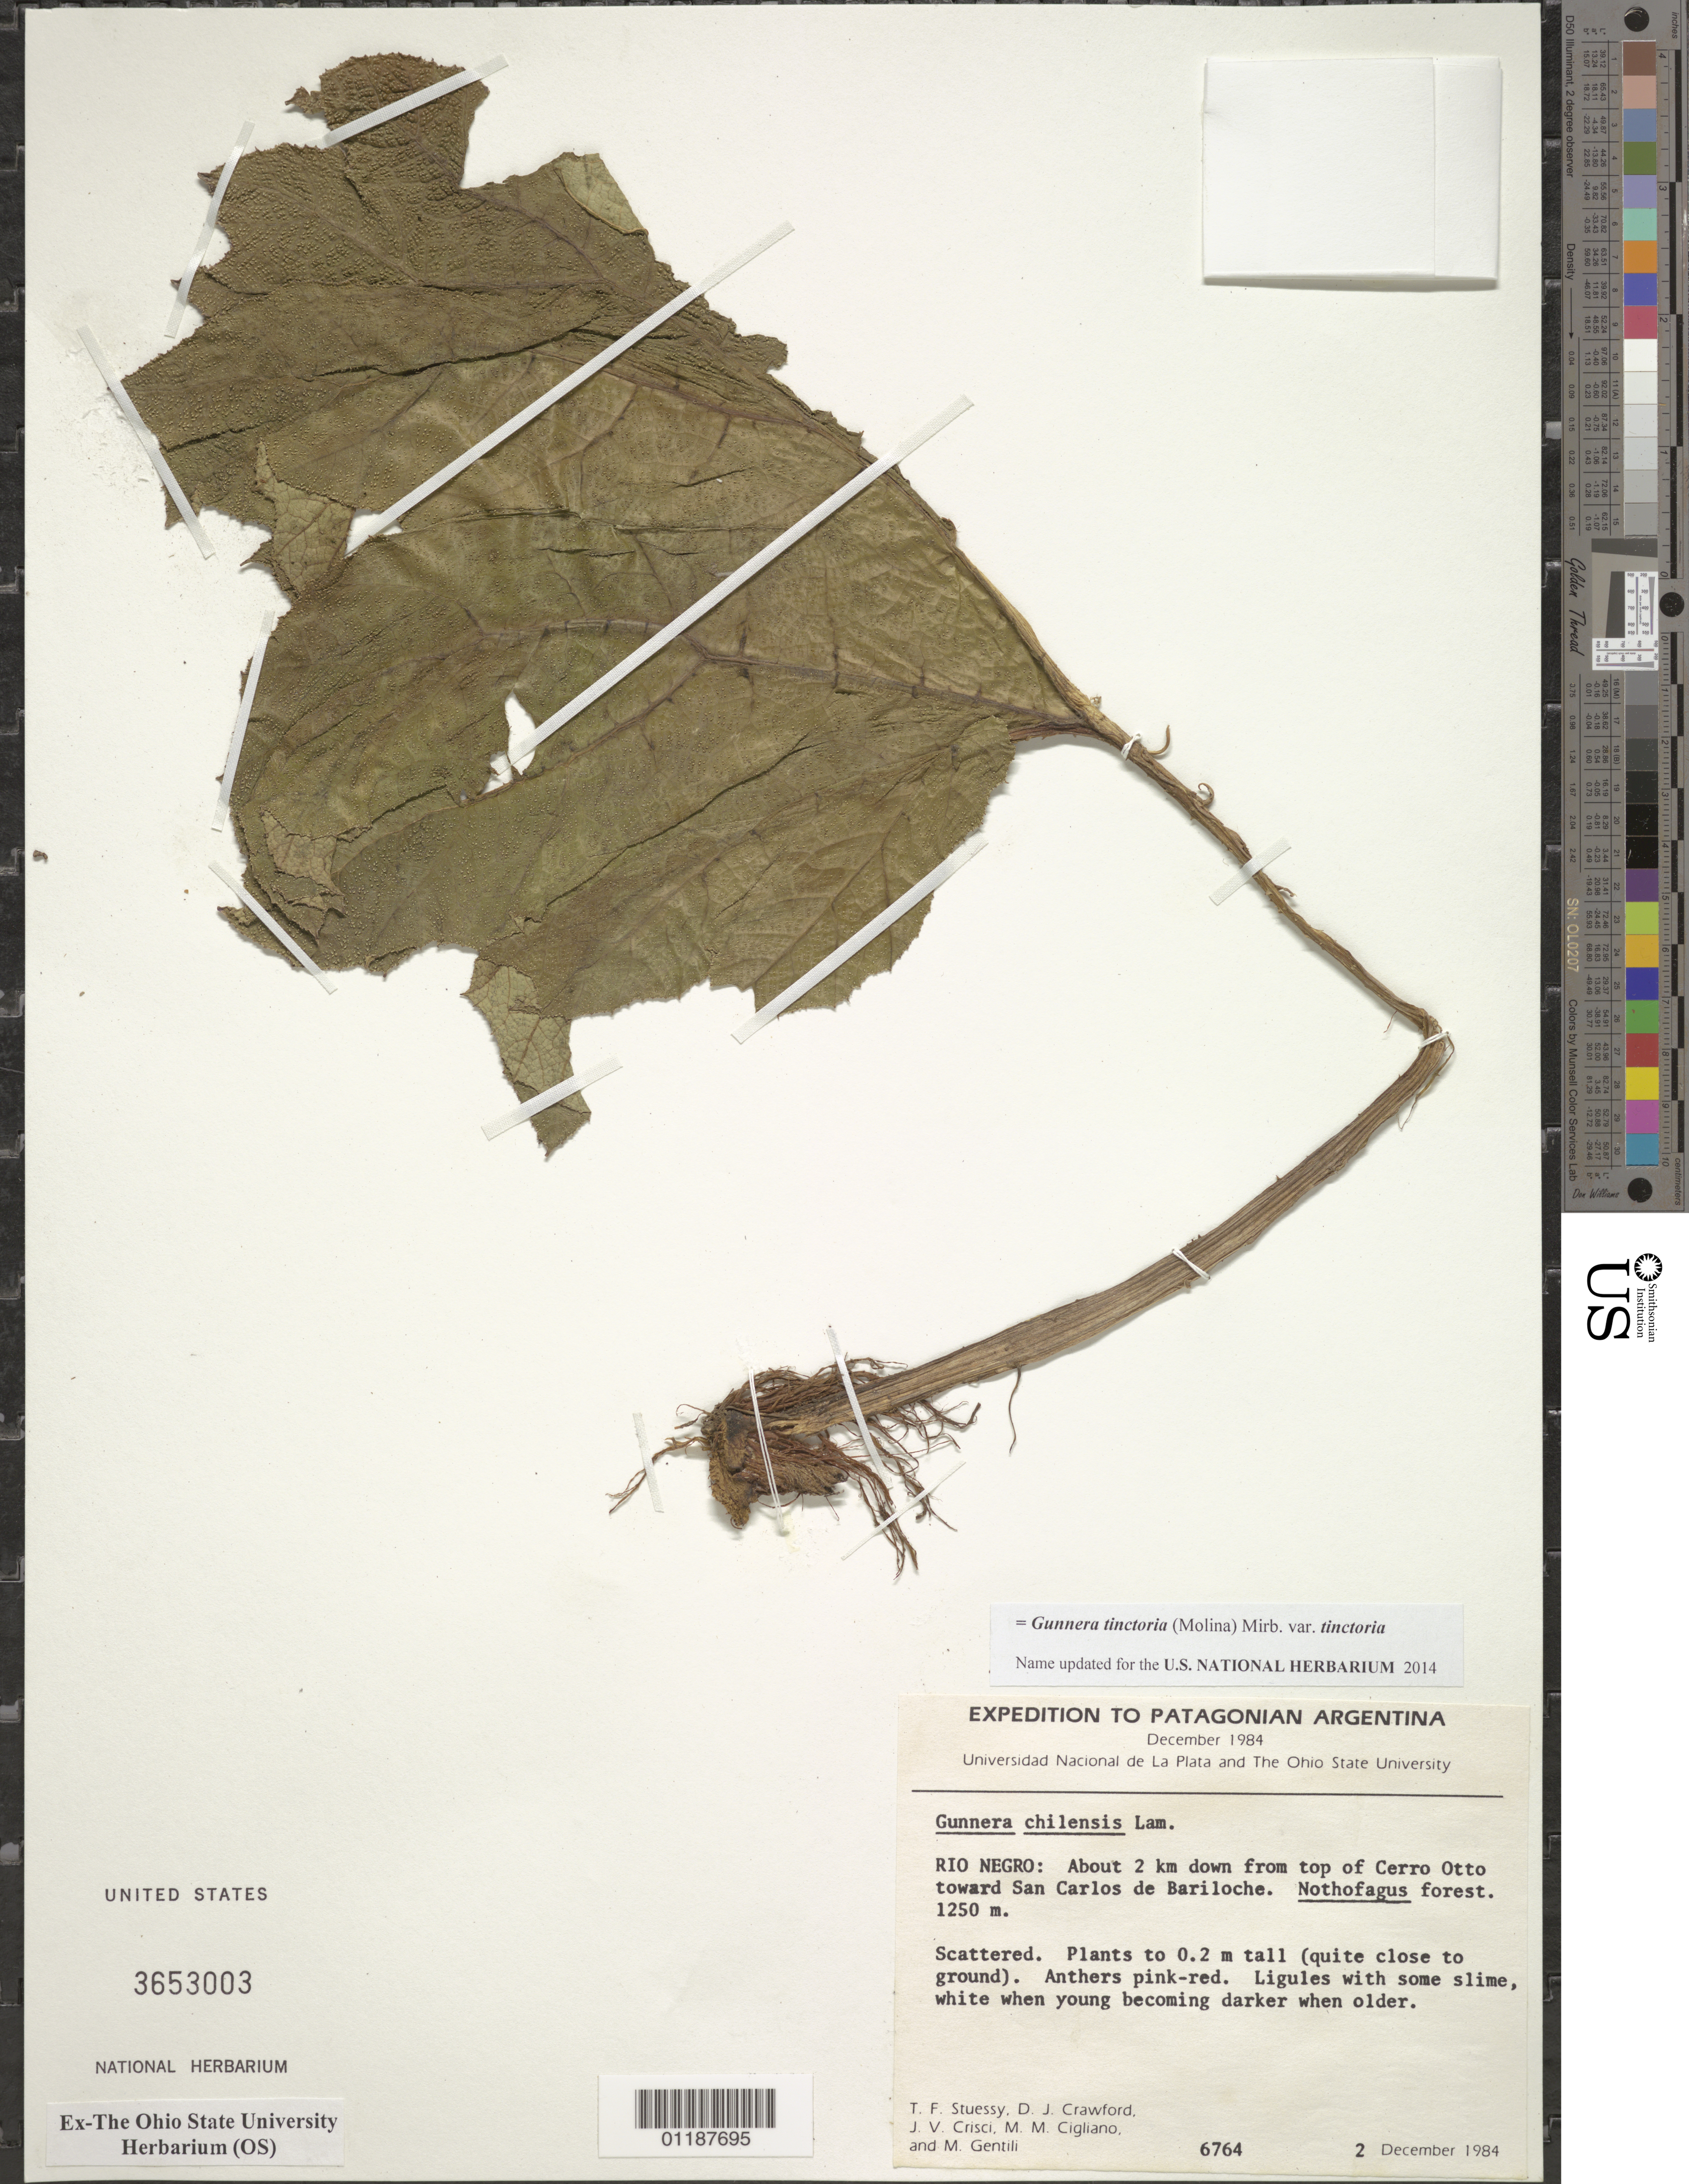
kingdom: Plantae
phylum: Tracheophyta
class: Magnoliopsida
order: Gunnerales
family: Gunneraceae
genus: Gunnera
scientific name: Gunnera tinctoria var. tinctoria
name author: (Molina) Mirb.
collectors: T. Stuessy, D. Crawford, J. Crisci, M. Cigliano & M. Gentili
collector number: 6764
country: Argentina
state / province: Rio Negro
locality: About 2 km down from top of Cerro Otto toward DSn Carlos de Bariloche.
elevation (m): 1250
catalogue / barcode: US 3653003